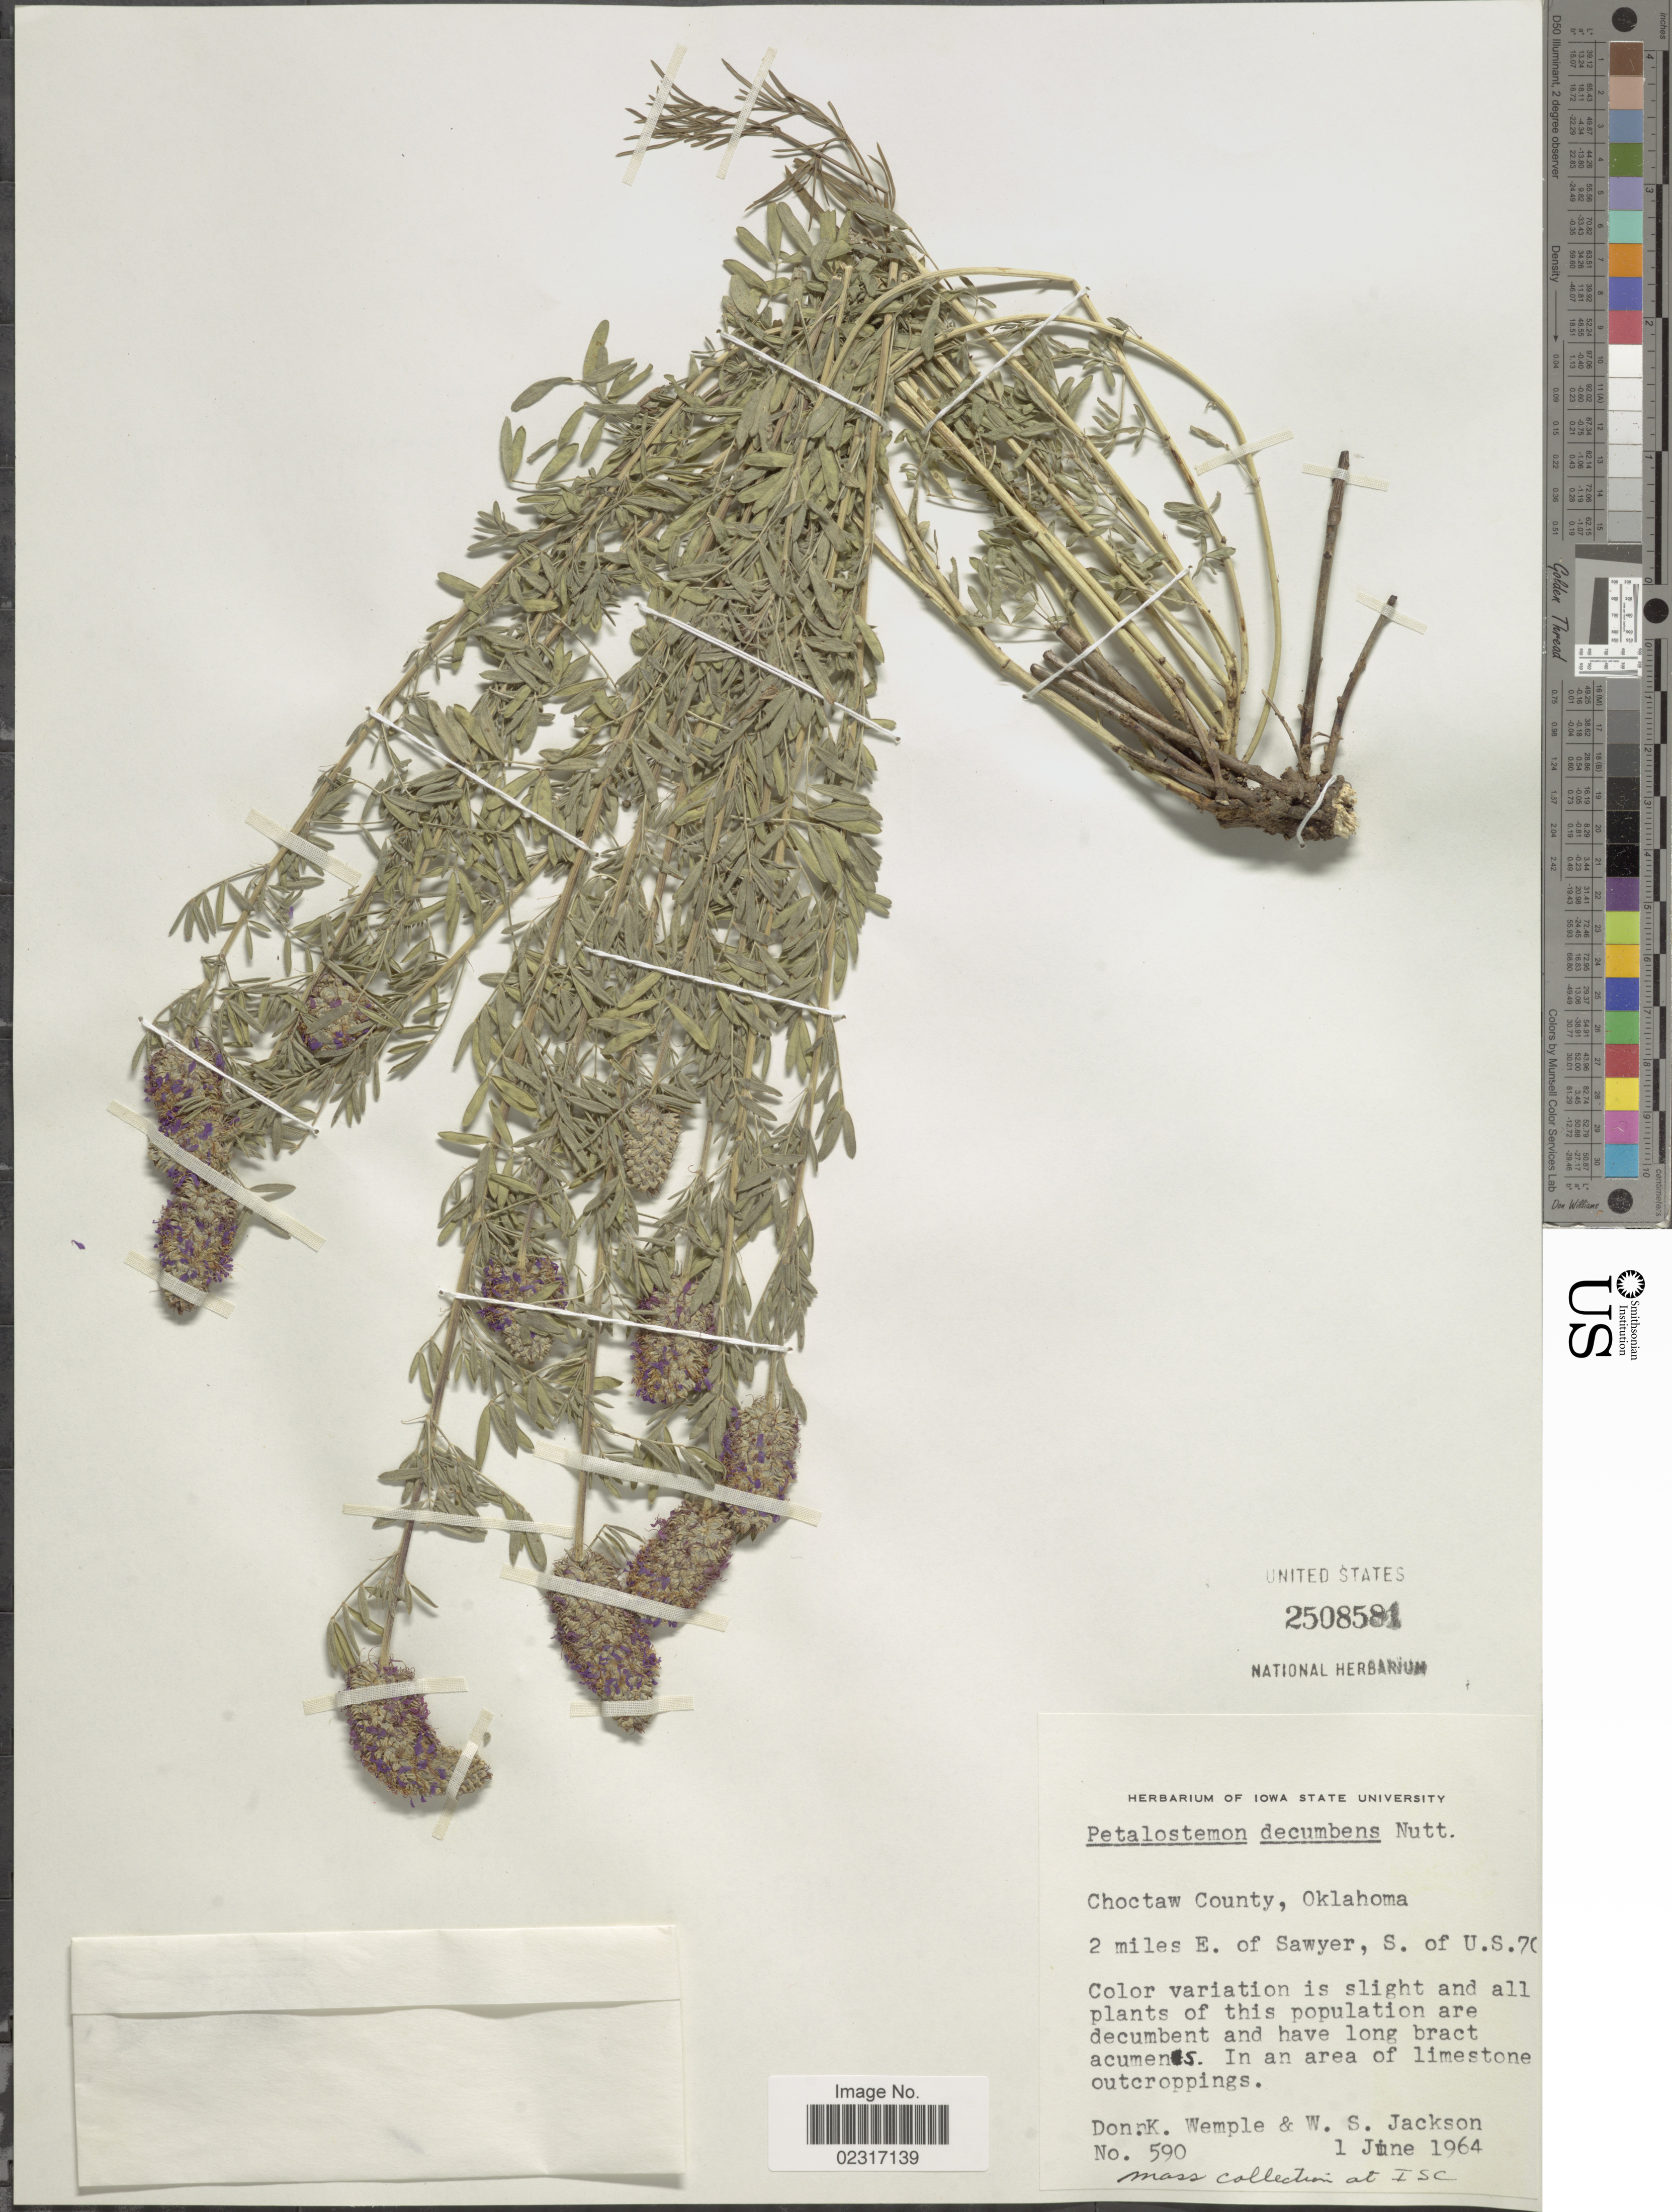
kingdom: Plantae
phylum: Tracheophyta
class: Magnoliopsida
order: Fabales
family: Fabaceae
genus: Dalea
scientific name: Dalea compacta var. compacta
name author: Spreng.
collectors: D. Wemple & W. Jackson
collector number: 590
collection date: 1964-06-01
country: United States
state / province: Oklahoma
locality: Choctaw County. 2 miles E. of Sawyer, S. of U.S. 70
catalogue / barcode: US 2508581